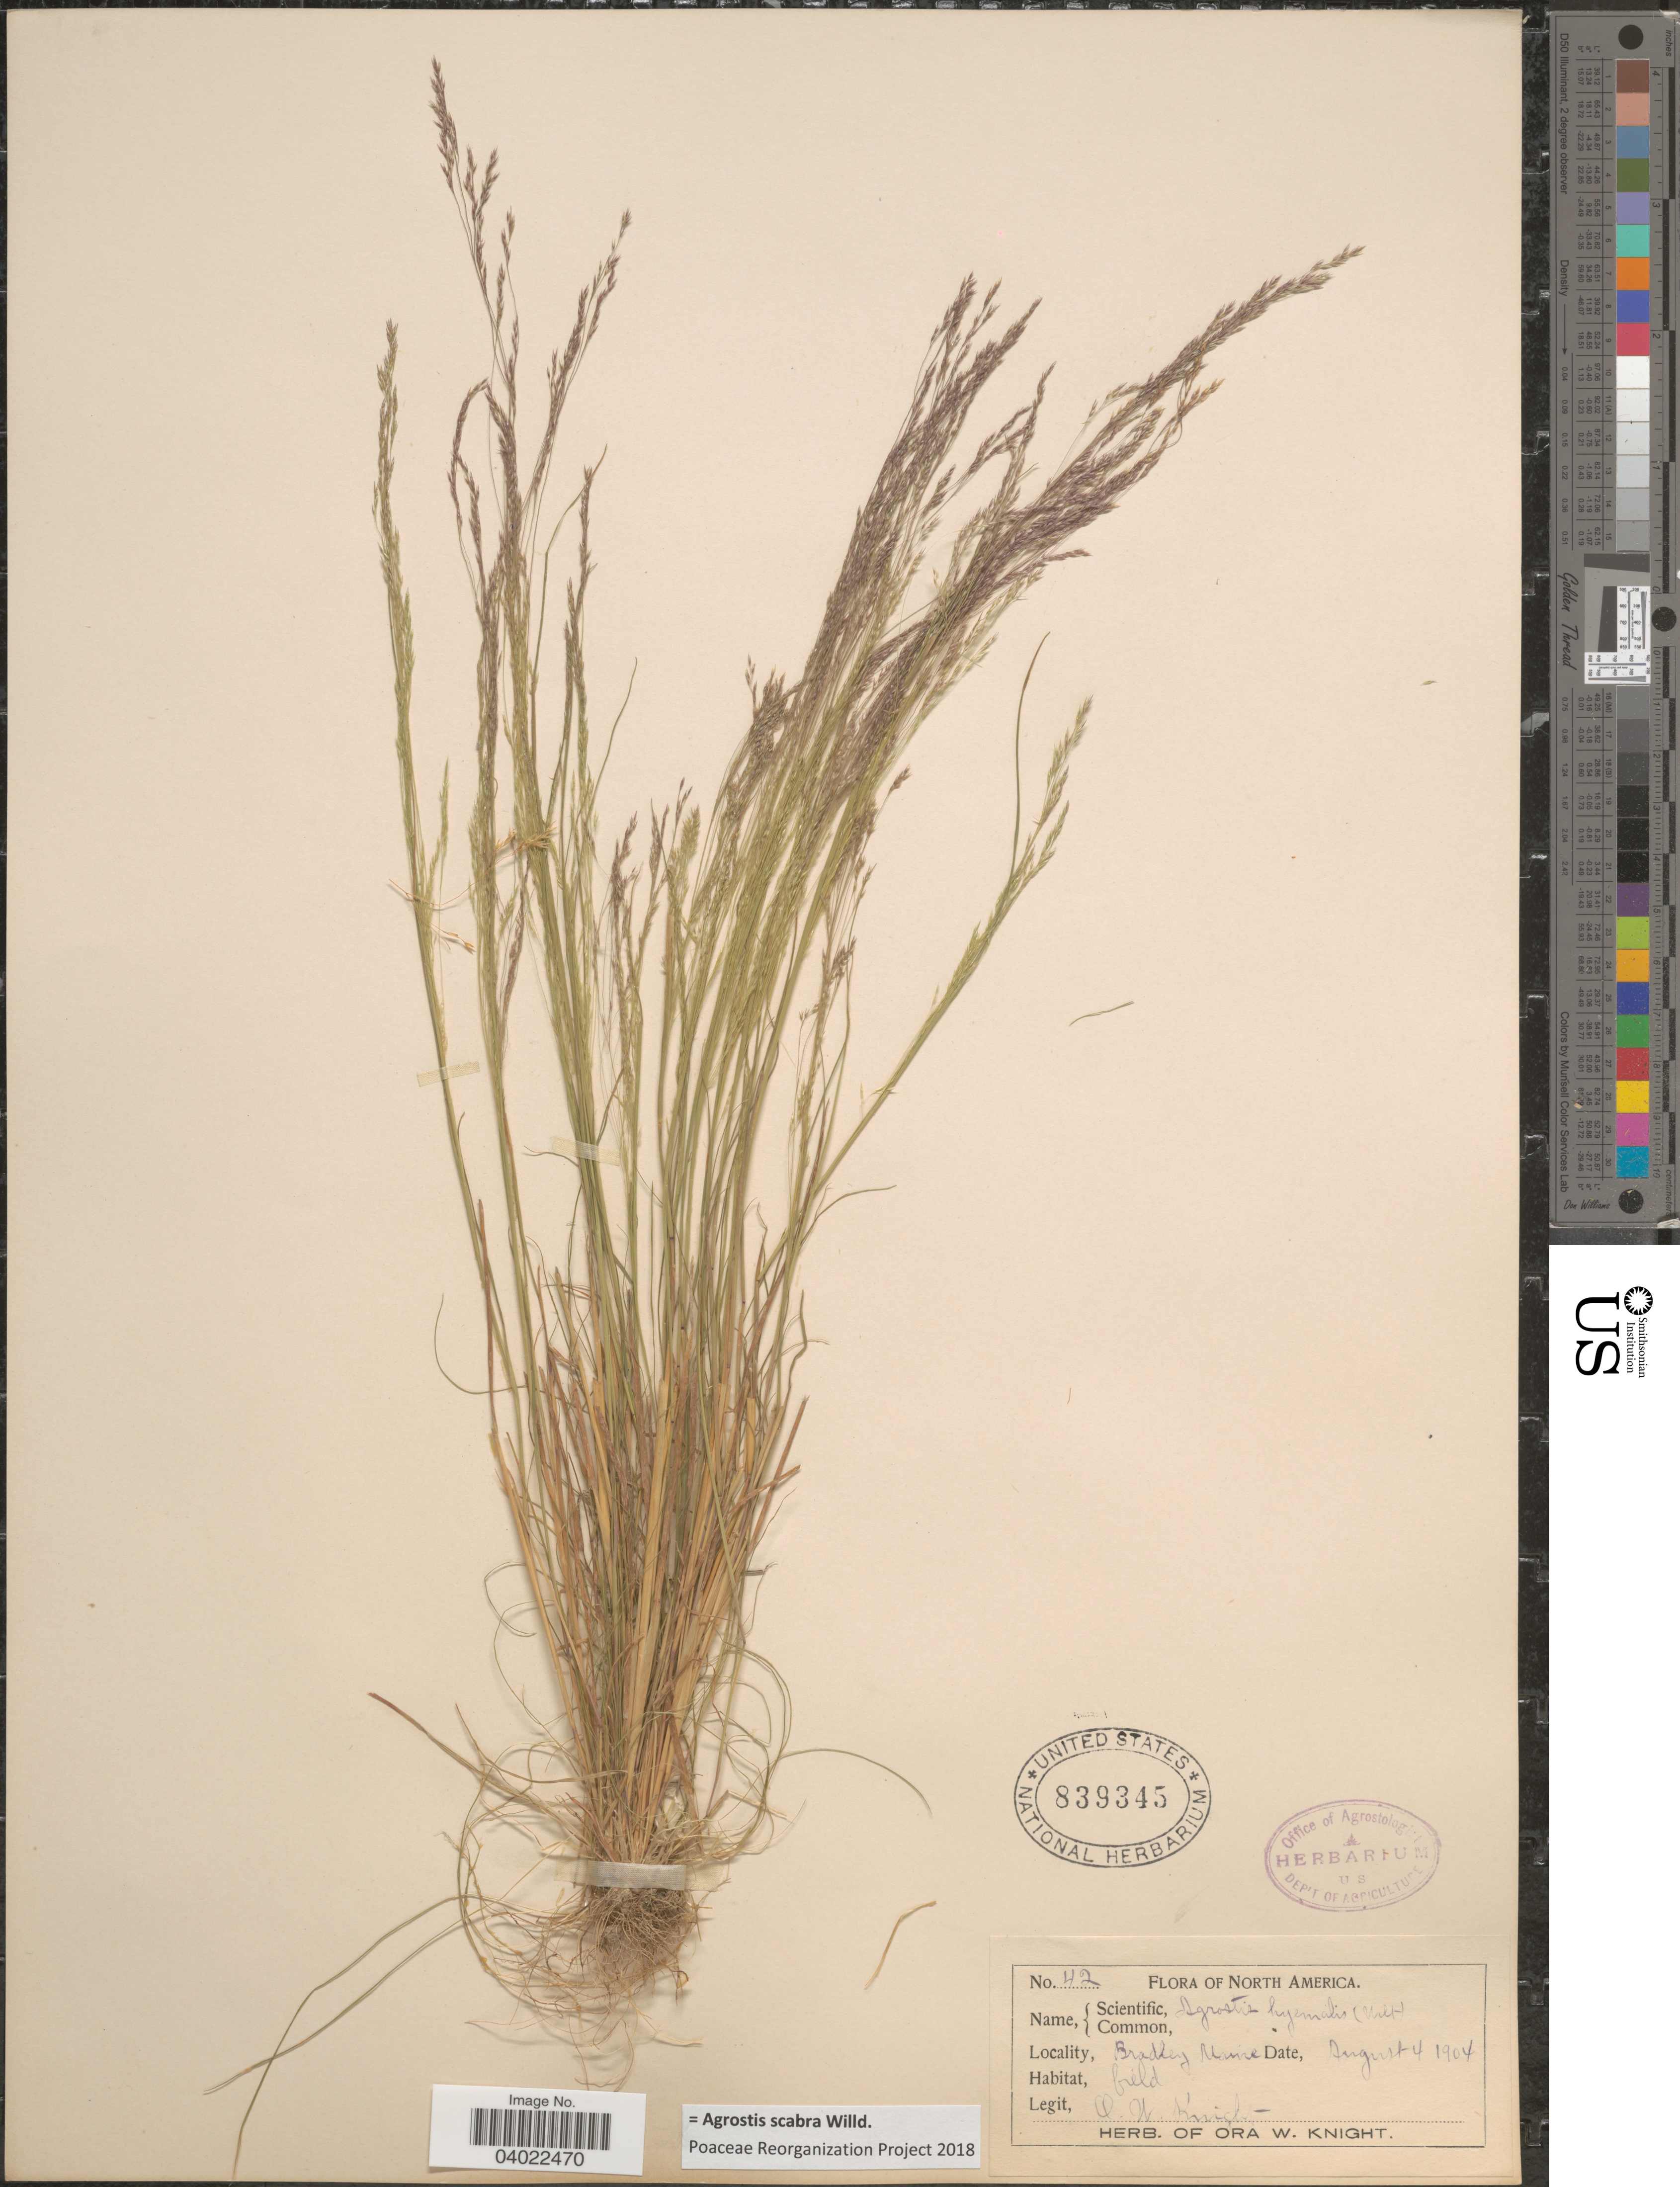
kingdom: Plantae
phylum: Tracheophyta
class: Liliopsida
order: Poales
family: Poaceae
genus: Agrostis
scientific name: Agrostis scabra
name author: Willd.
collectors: O. Knight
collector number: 42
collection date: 1904-08-04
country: United States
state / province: Maine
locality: Bradley.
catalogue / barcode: US 839345